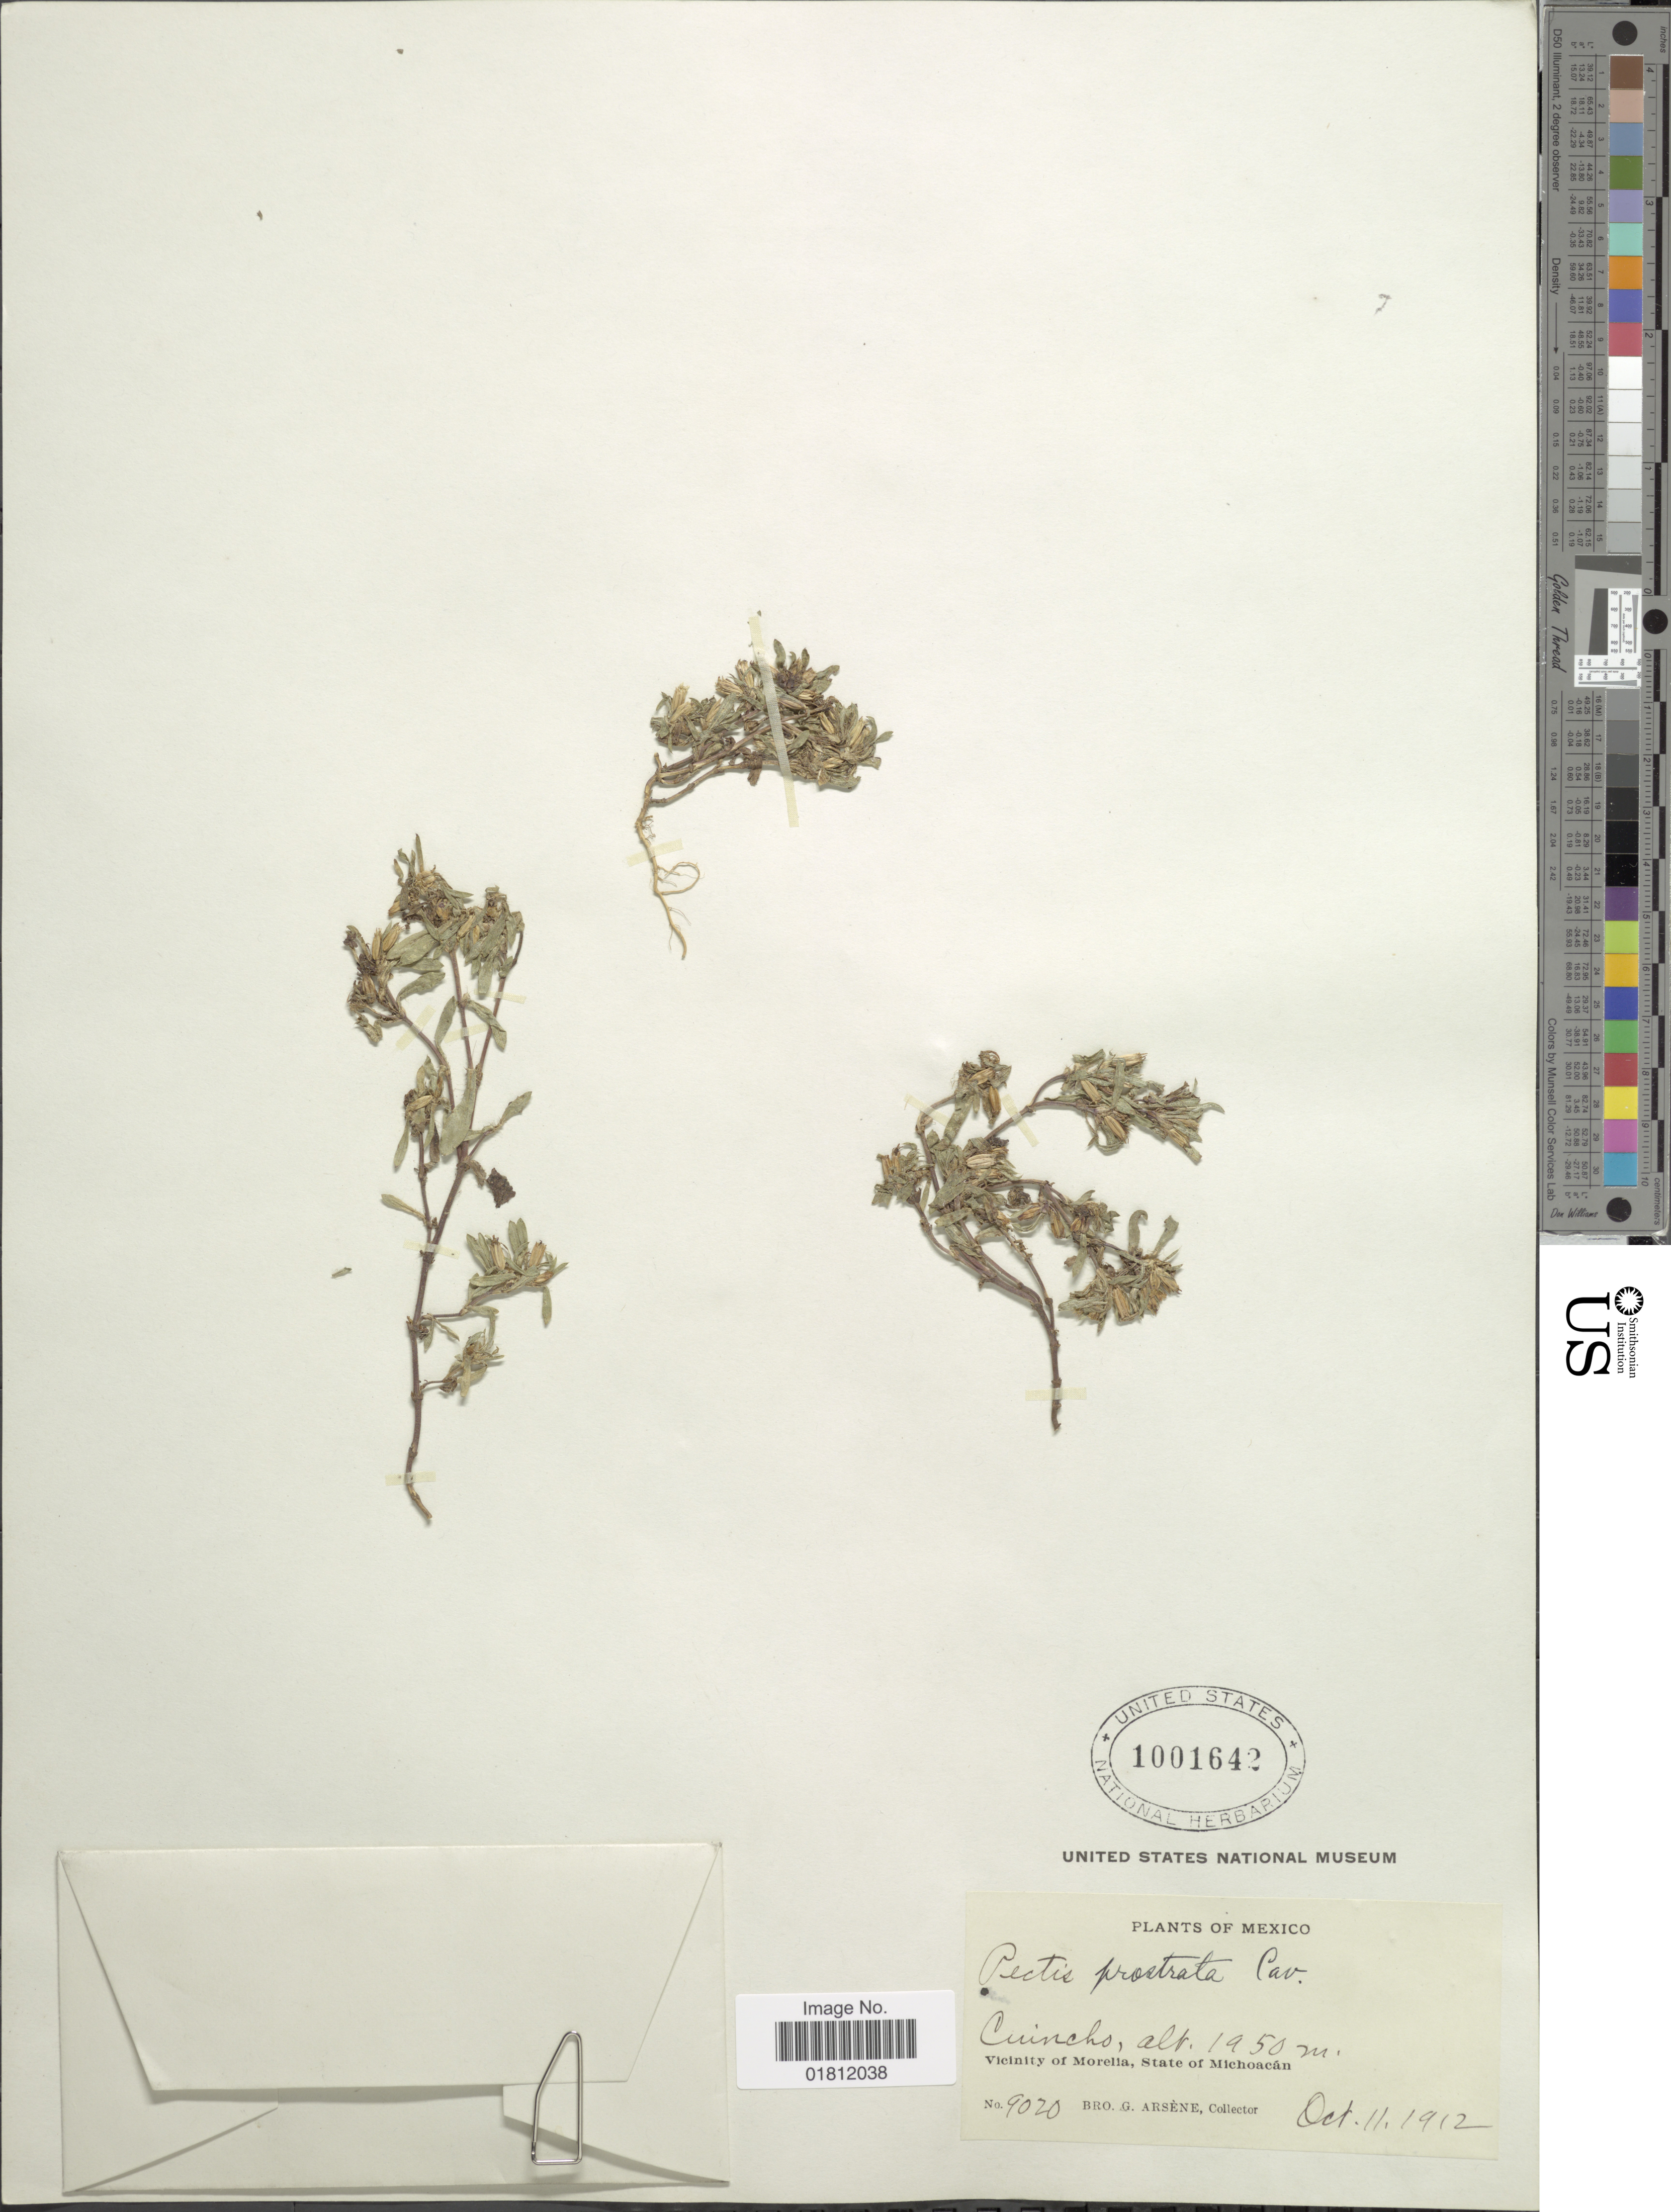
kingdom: Plantae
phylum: Tracheophyta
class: Magnoliopsida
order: Asterales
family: Asteraceae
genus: Pectis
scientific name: Pectis prostrata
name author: Cav.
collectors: Bro. G. Arsène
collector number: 9020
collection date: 1912-10-11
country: Mexico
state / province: Michoacán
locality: Cuincho, Vicinity of Morelia. State of Michoacan.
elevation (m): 1950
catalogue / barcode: US 1001642